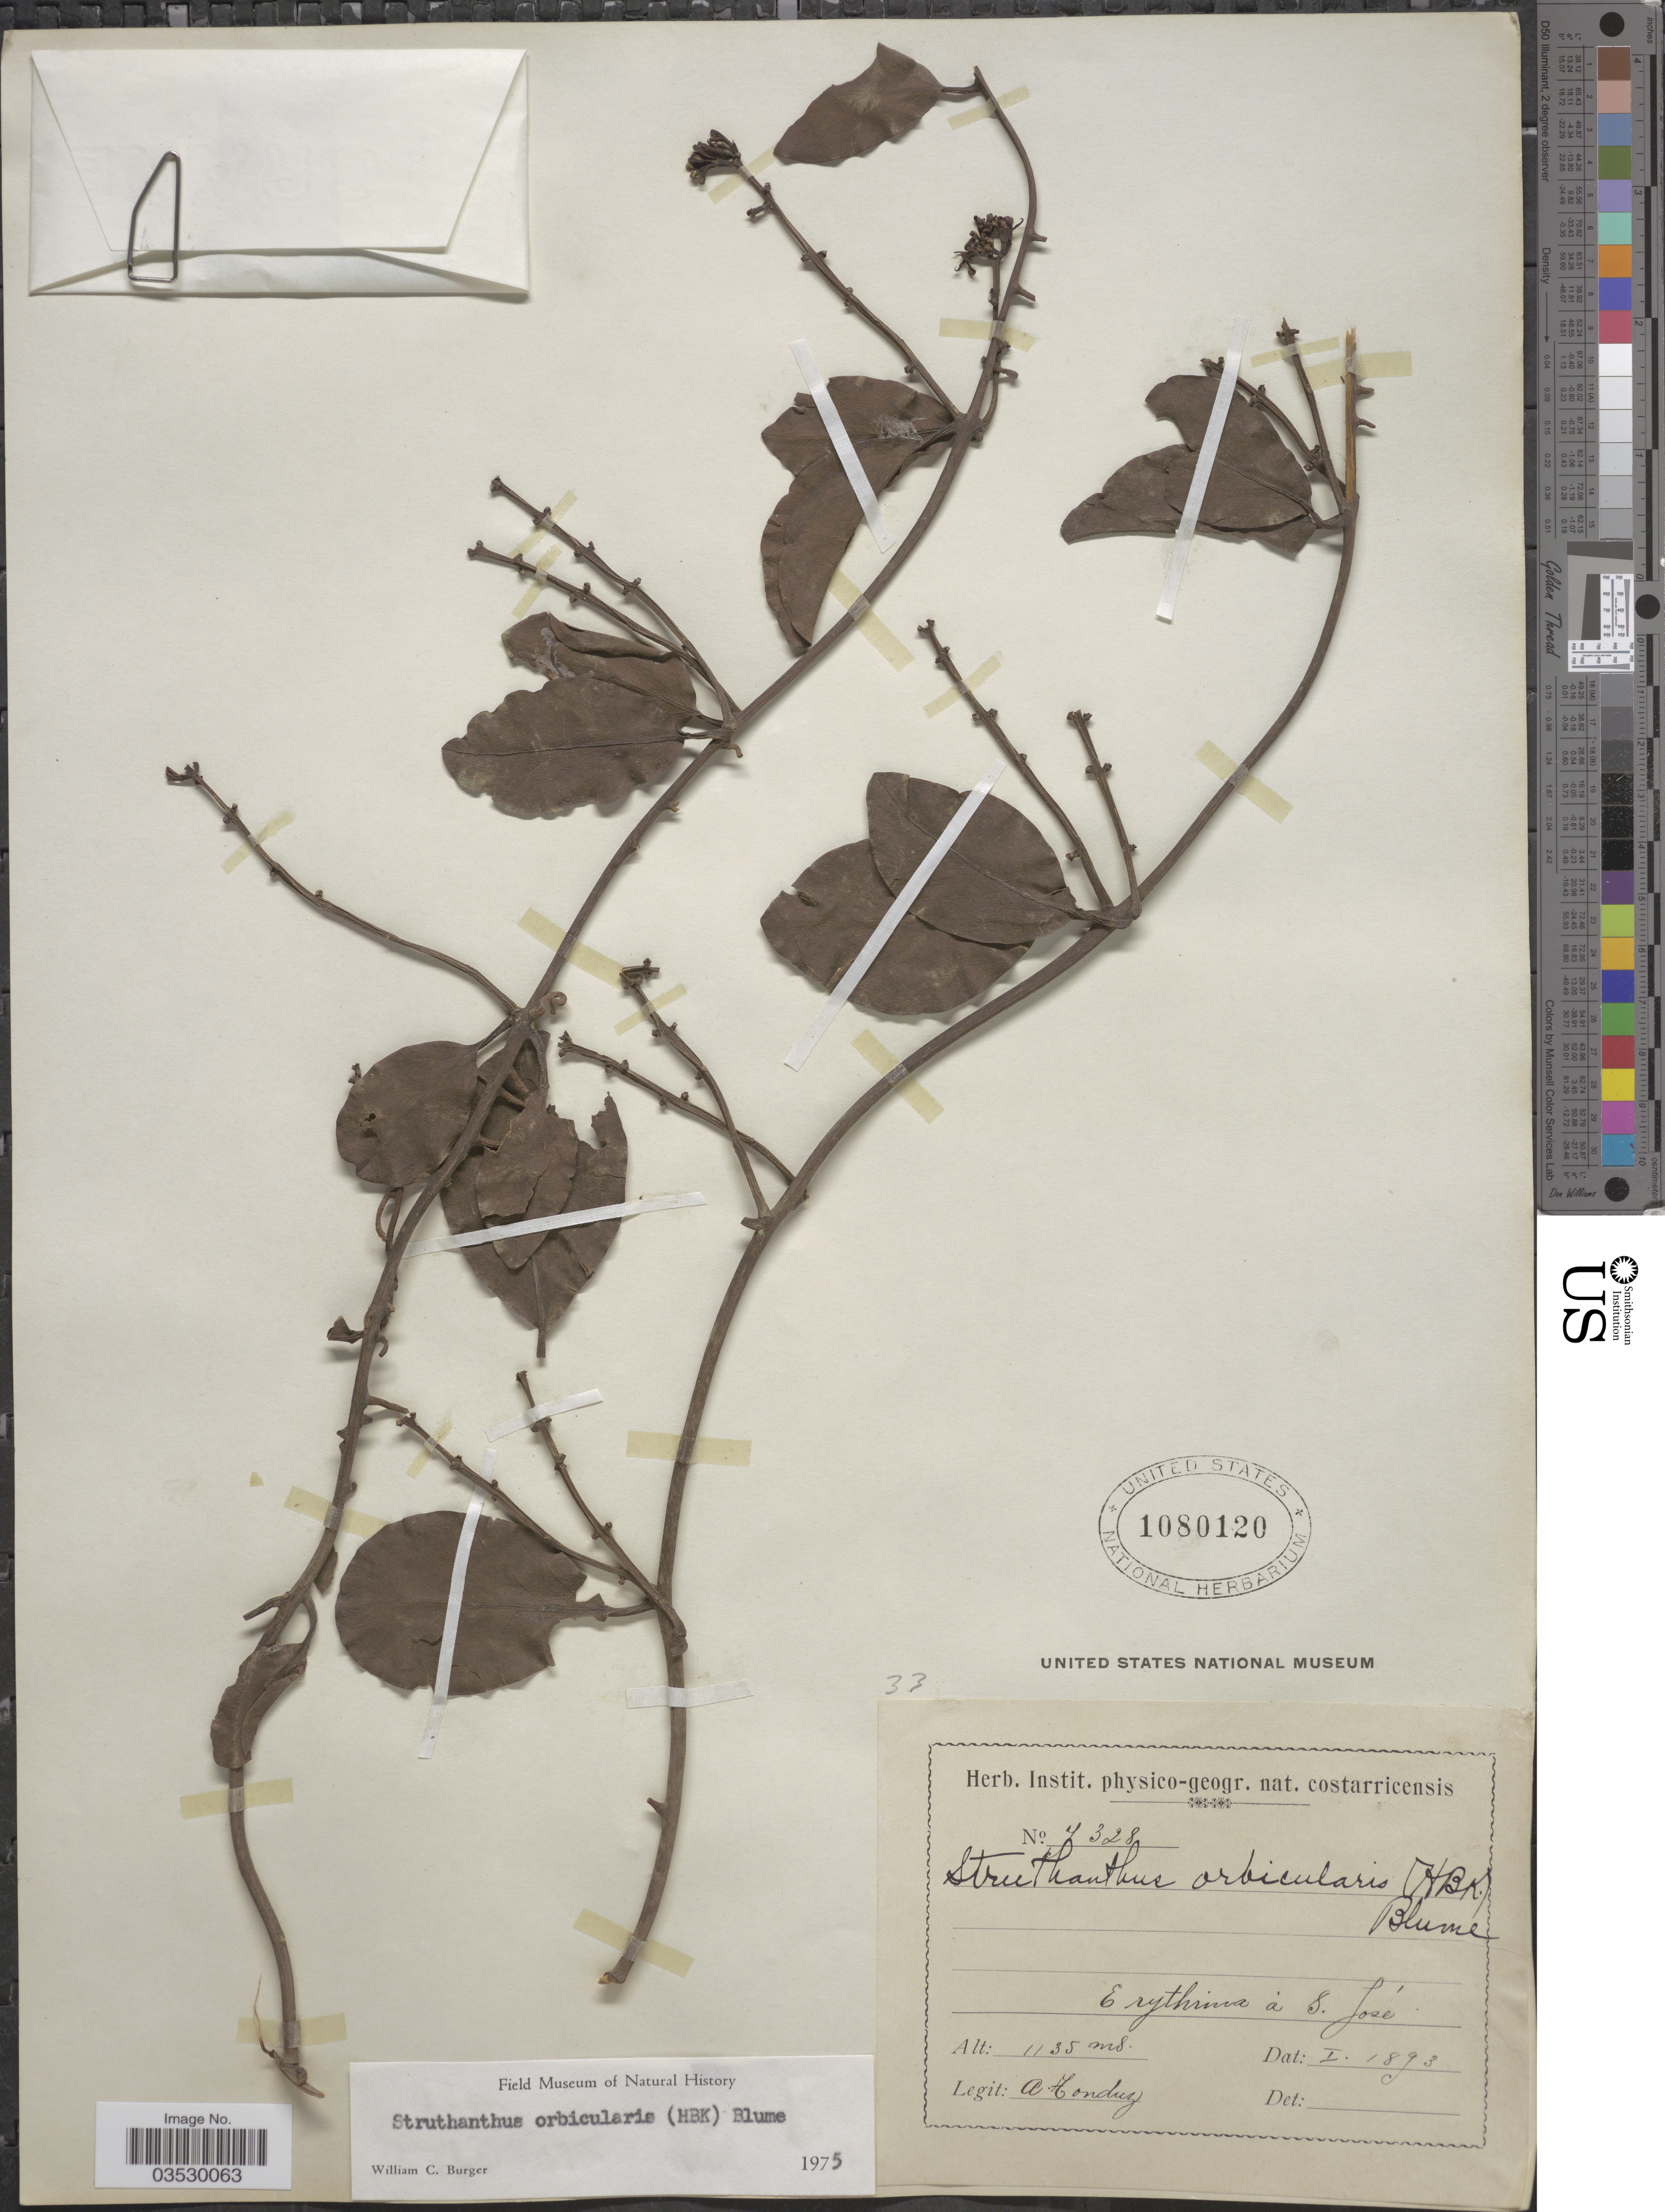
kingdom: Plantae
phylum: Tracheophyta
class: Magnoliopsida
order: Santalales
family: Loranthaceae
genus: Struthanthus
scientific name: Struthanthus orbicularis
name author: (Kunth) Blume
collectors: A. Tonduz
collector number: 4328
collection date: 1893-01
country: Costa Rica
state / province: San José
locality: S. José.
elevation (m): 1135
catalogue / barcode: US 1080120